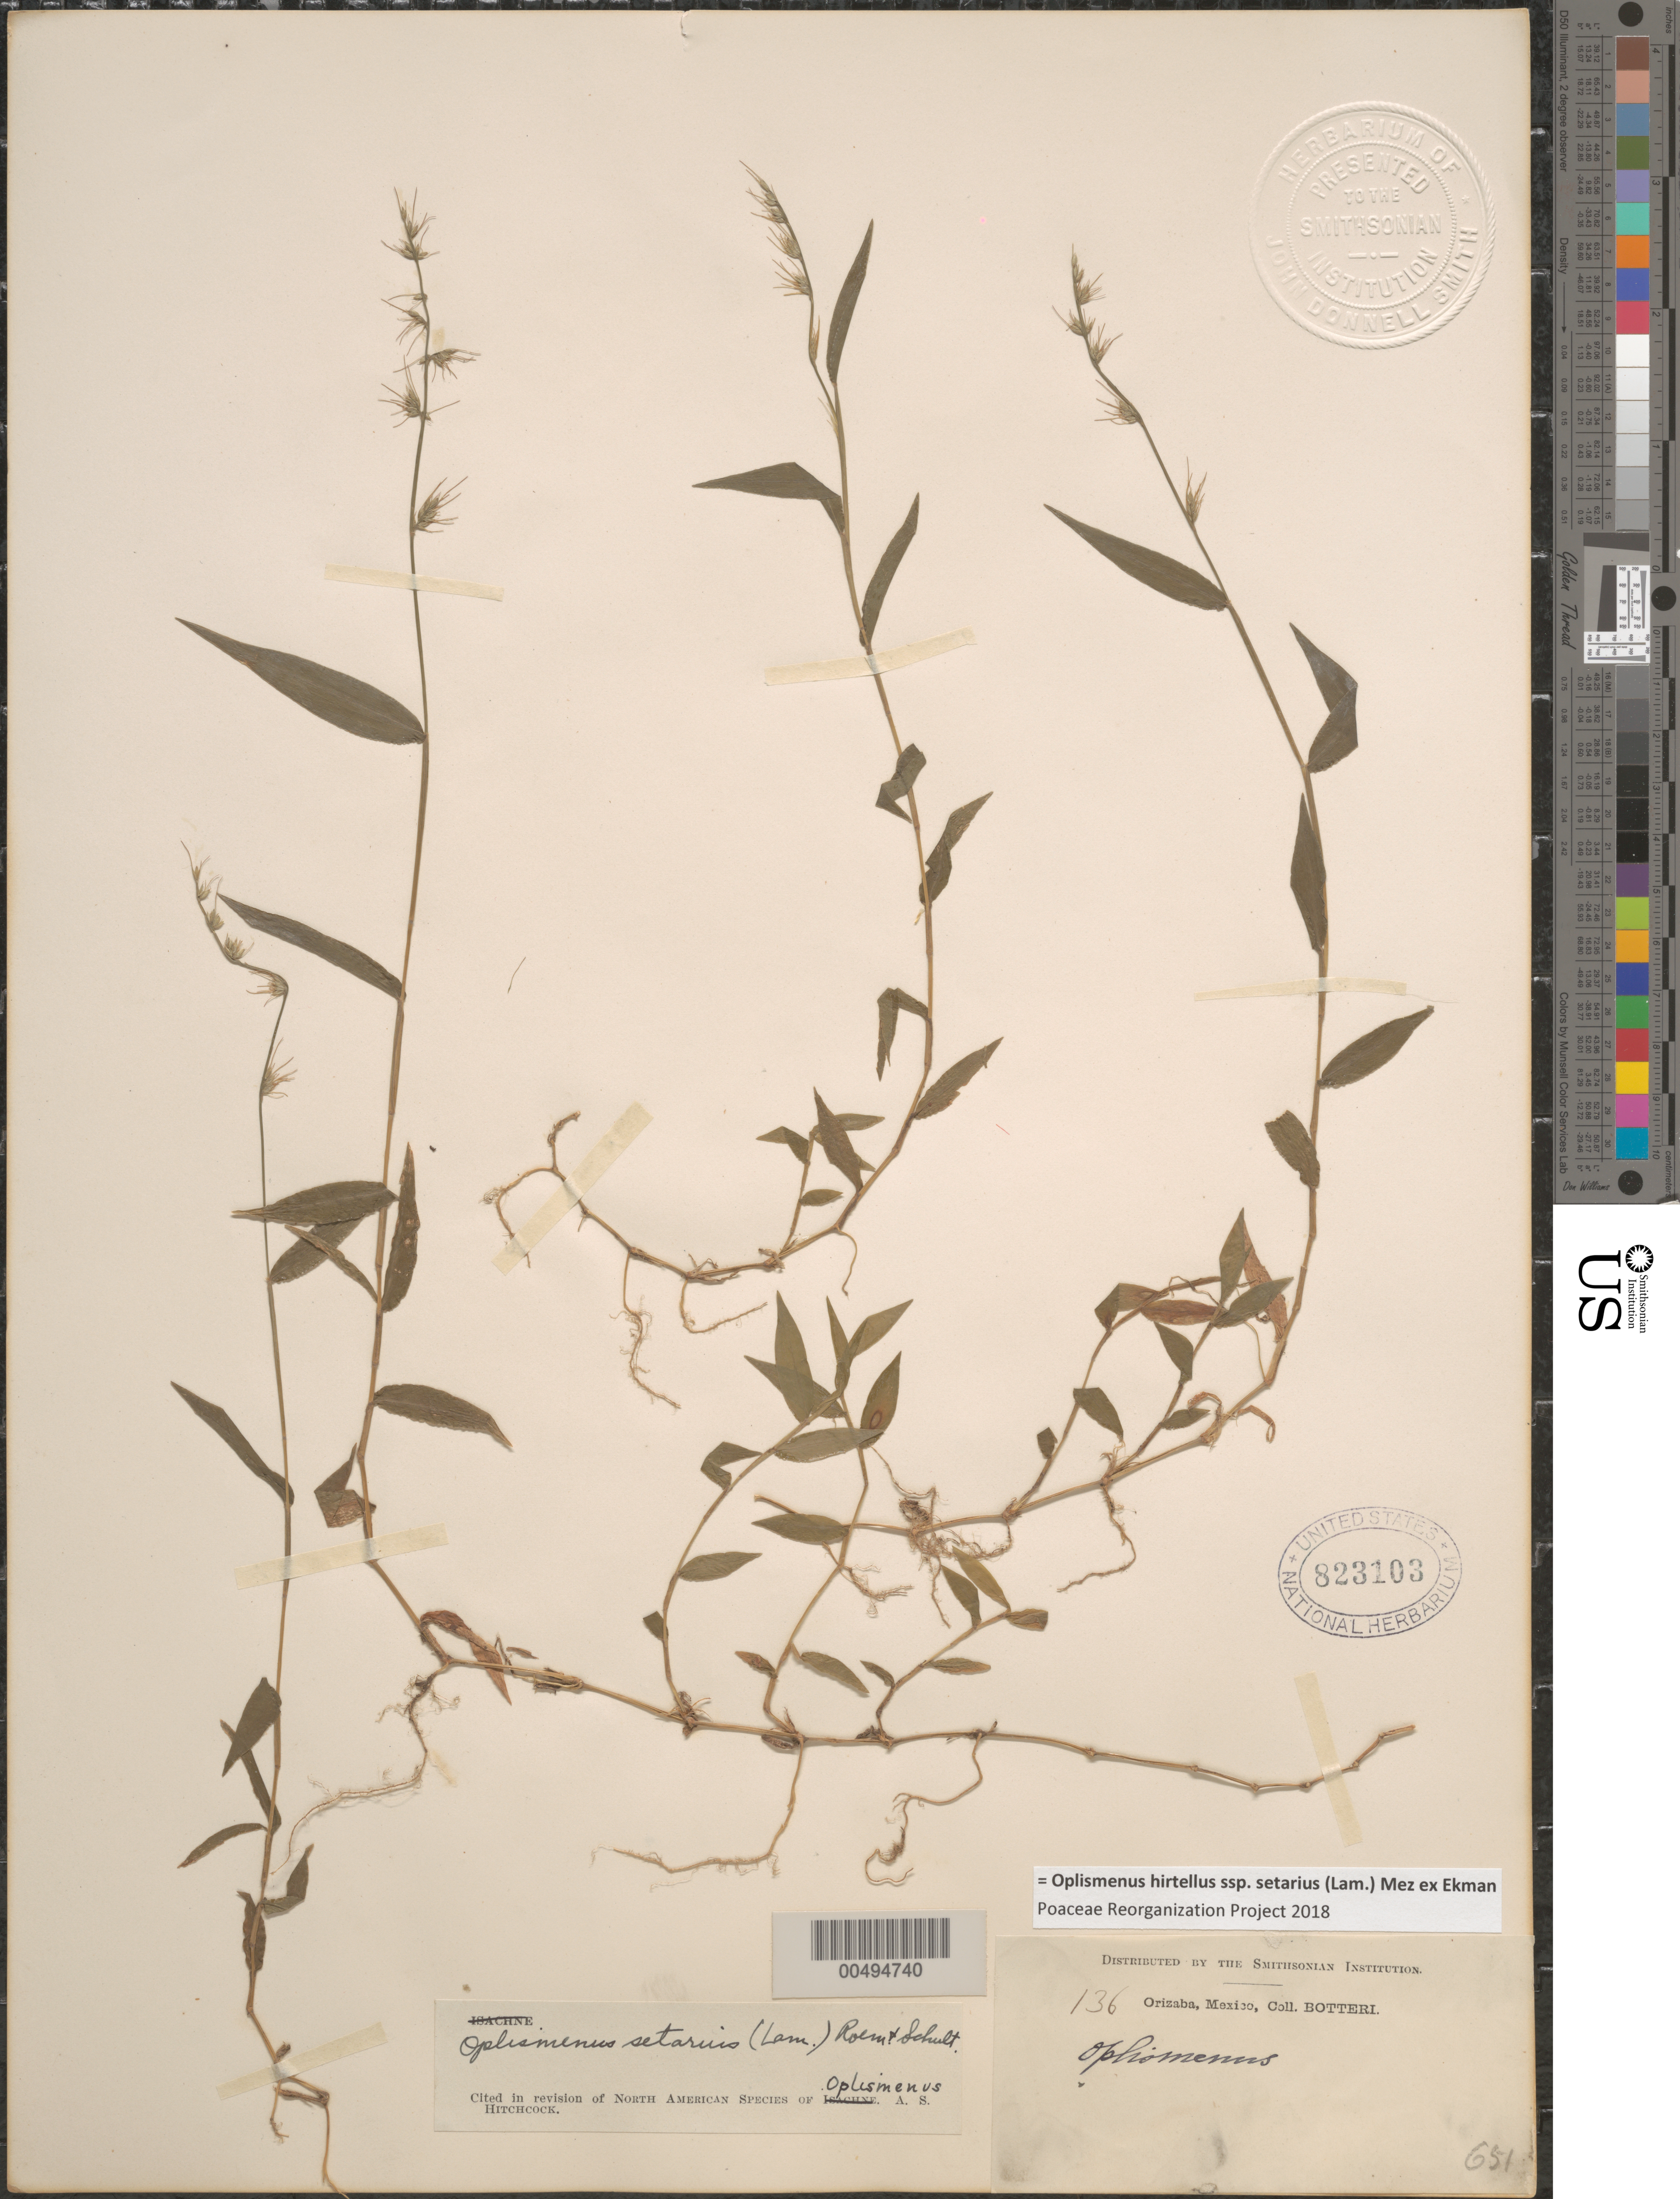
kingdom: Plantae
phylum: Tracheophyta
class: Liliopsida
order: Poales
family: Poaceae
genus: Oplismenus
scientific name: Oplismenus hirtellus subsp. setarius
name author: (Lam.) Mez ex Ekman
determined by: Poaceae Reorganization Project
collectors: -. Botteri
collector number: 136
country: Mexico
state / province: Veracruz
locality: Orizaba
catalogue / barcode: US 823103